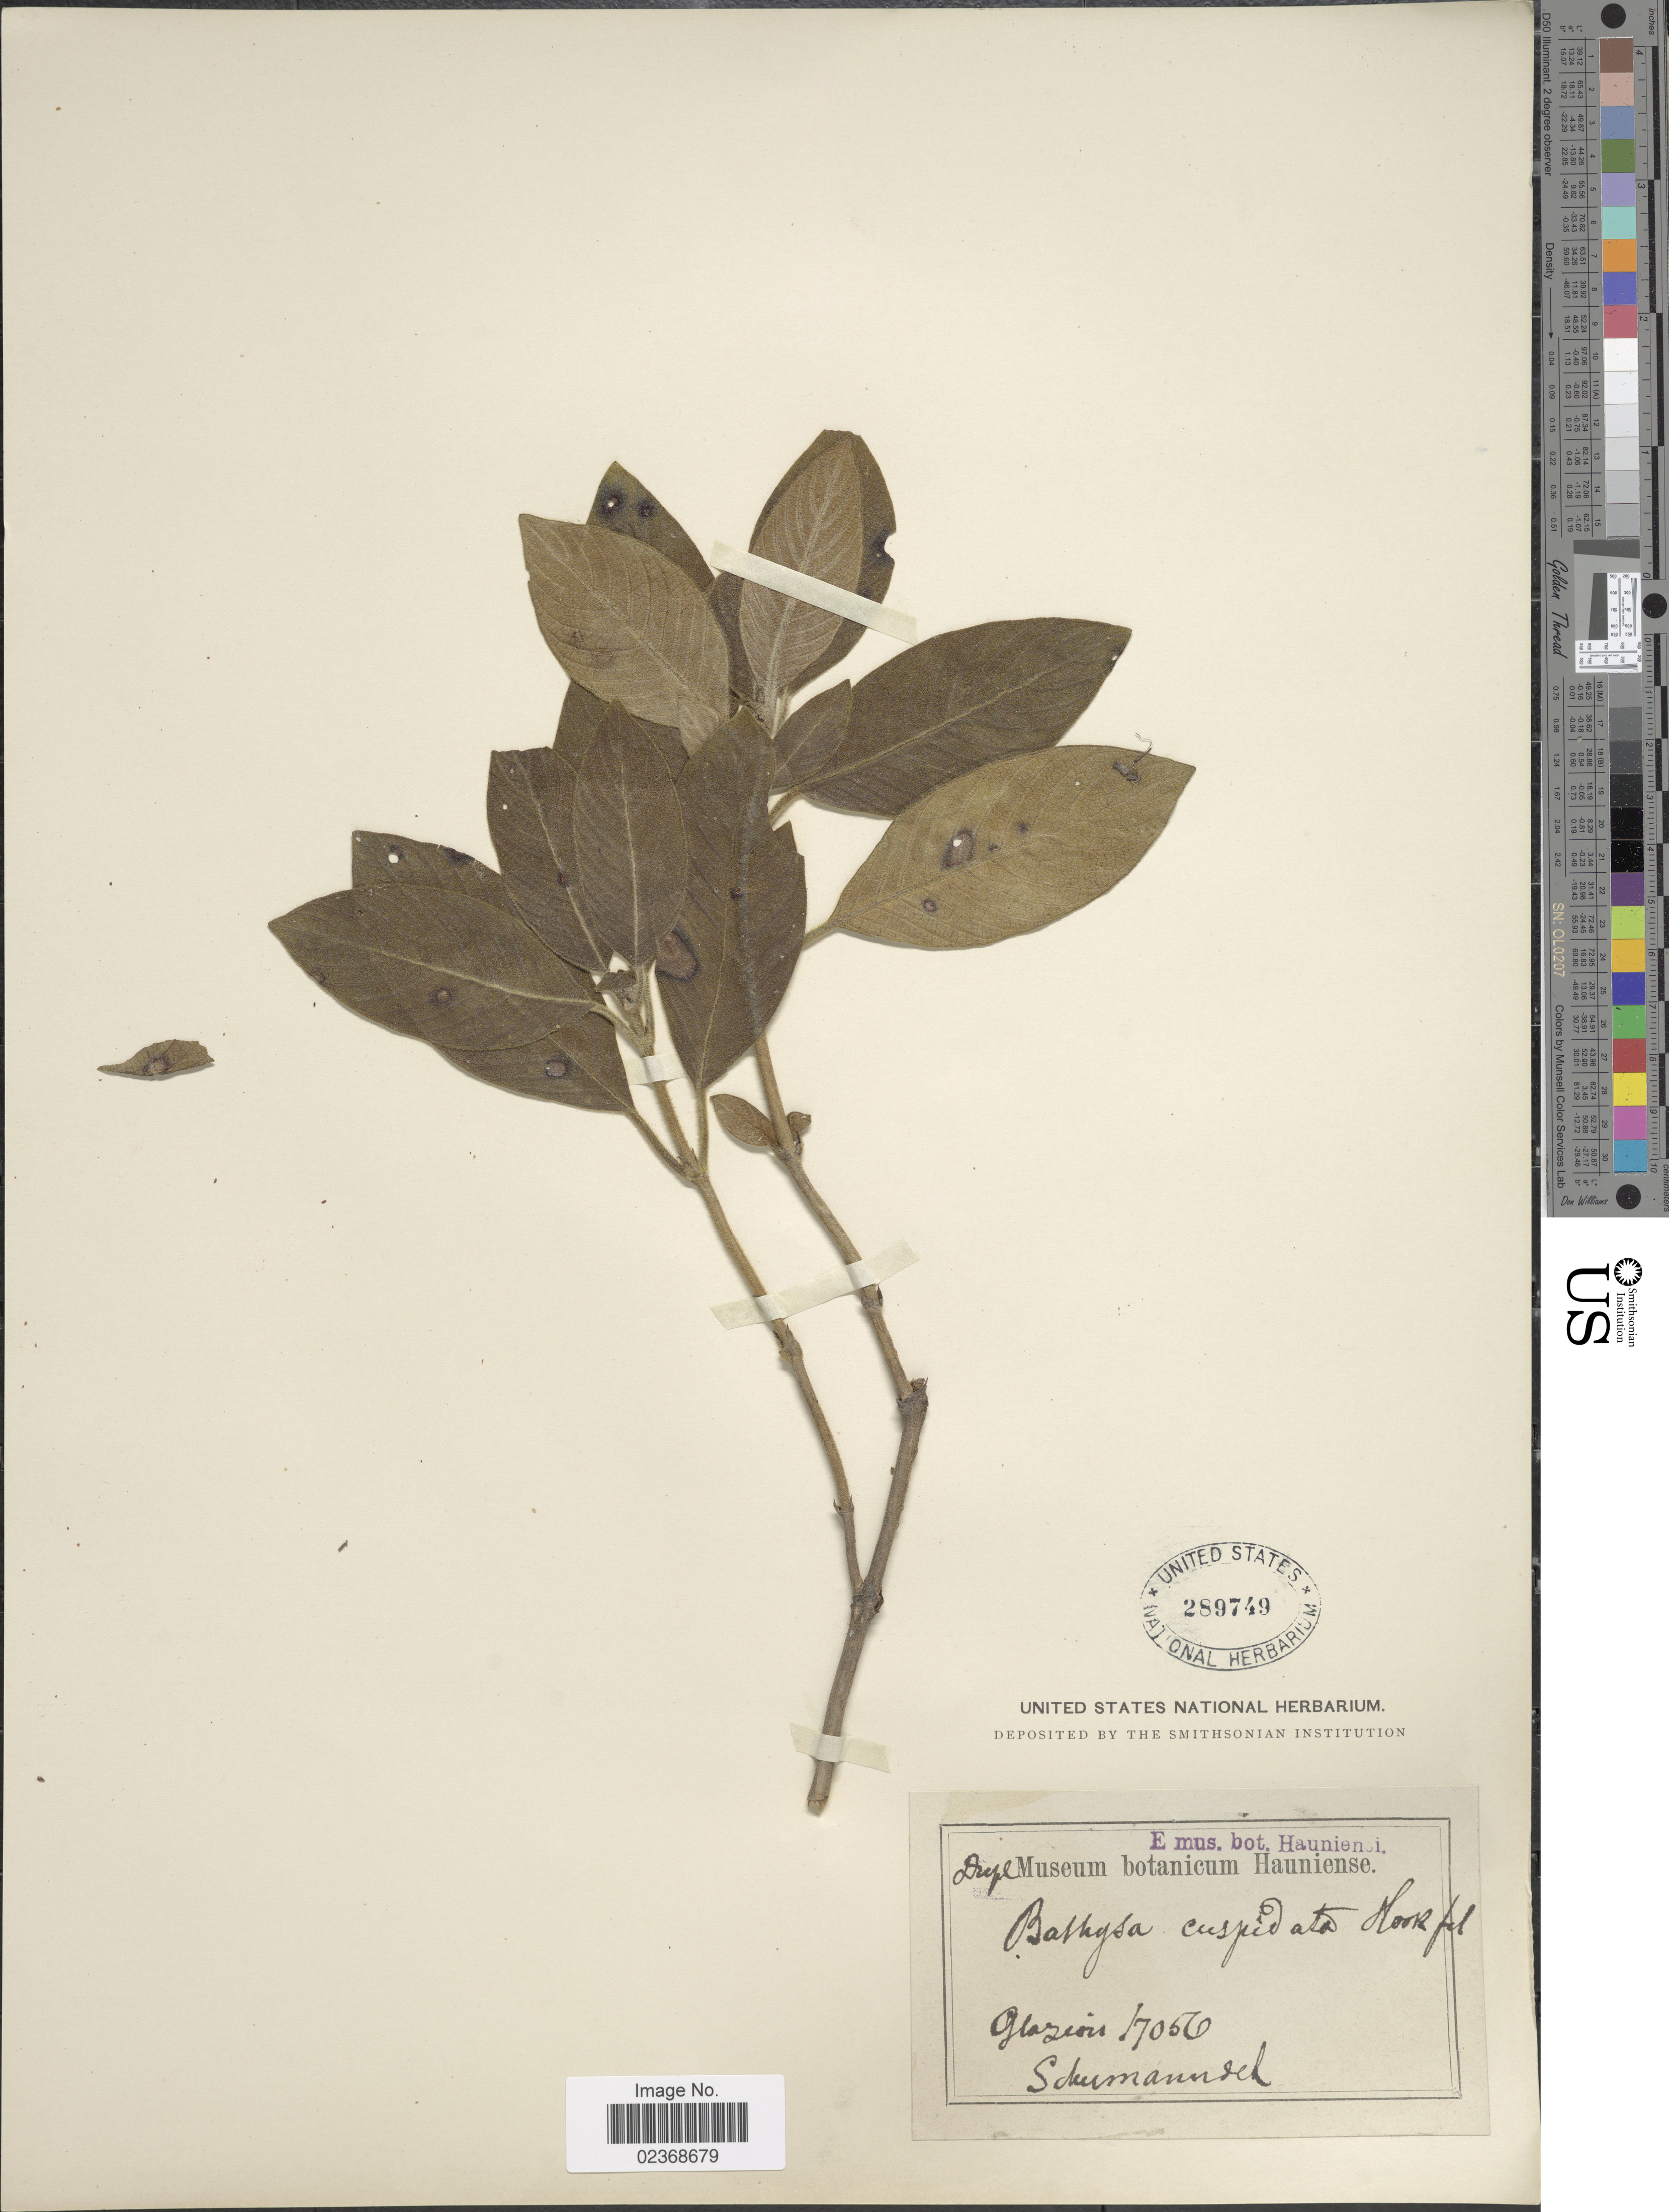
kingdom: Plantae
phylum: Tracheophyta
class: Magnoliopsida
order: Gentianales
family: Rubiaceae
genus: Schizocalyx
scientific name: Schizocalyx cuspidatus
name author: (A. St.-Hil.) Kainul. & B. Bremer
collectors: Glaziou, --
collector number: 17056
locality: Schumanndel [interpreted]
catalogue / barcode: US 289749